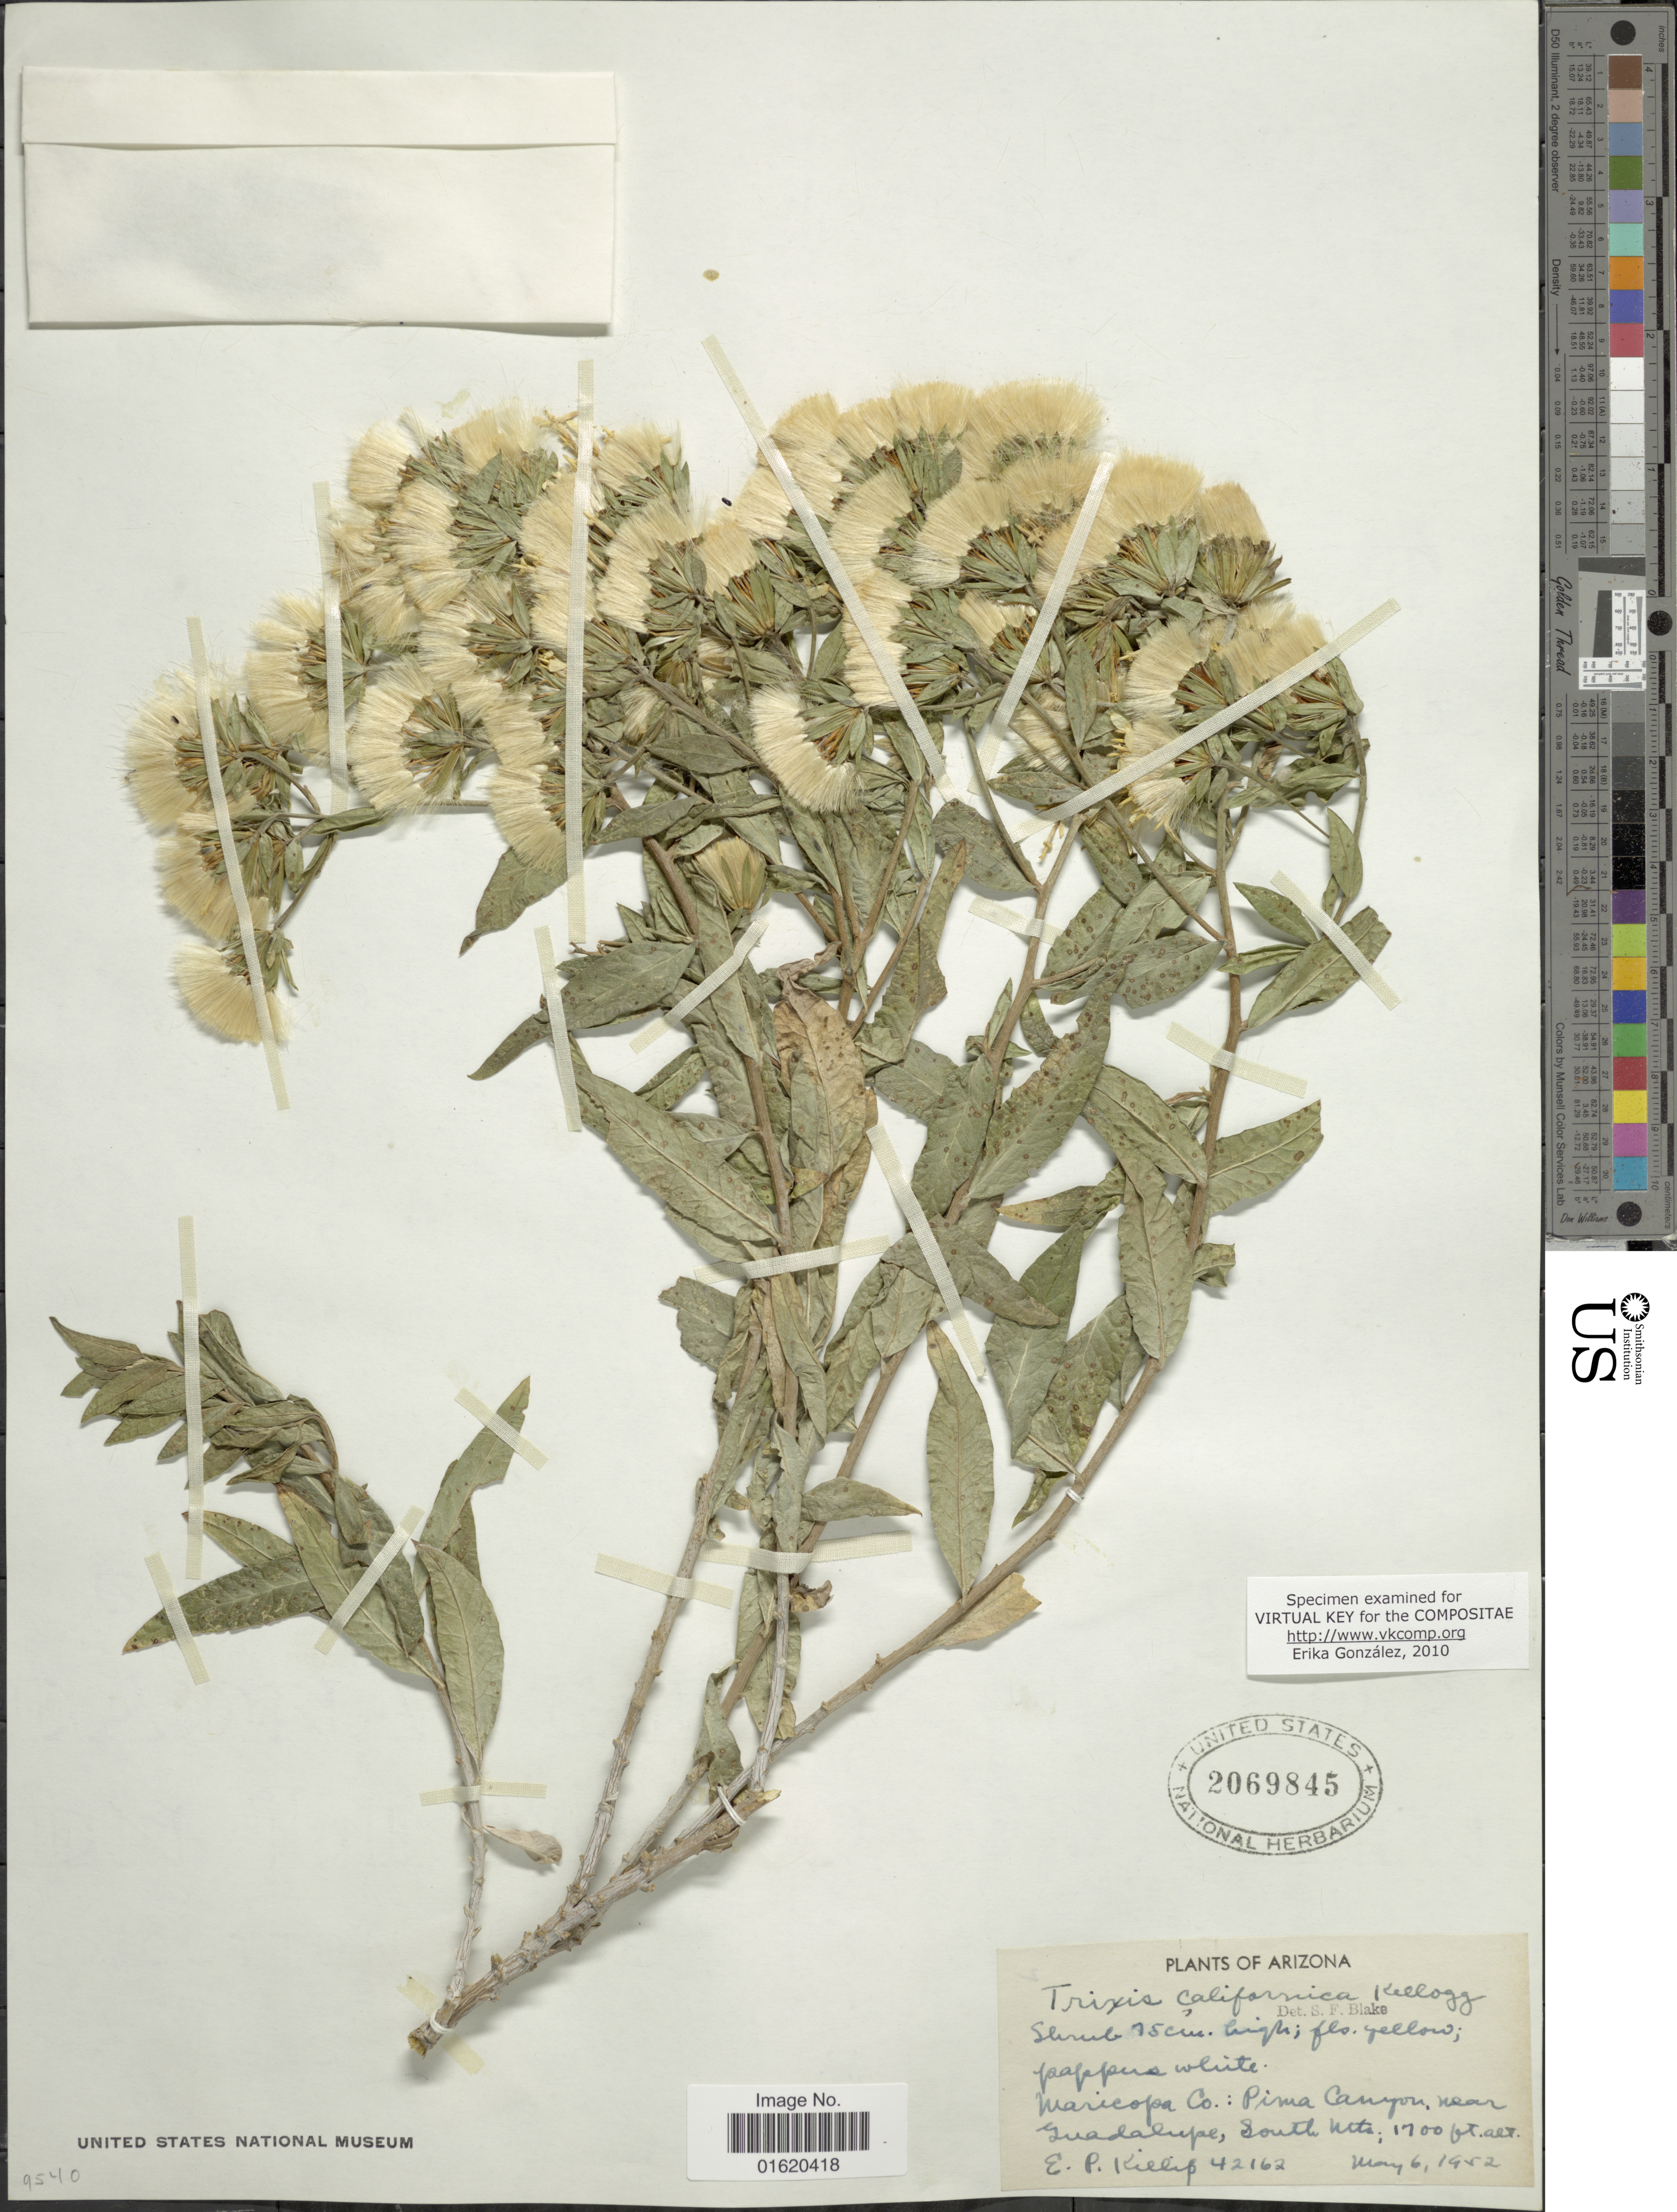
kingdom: Plantae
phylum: Tracheophyta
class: Magnoliopsida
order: Asterales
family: Asteraceae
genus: Trixis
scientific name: Trixis californica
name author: Kellogg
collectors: E. P. Killip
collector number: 42162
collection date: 1952-05-06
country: United States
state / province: Arizona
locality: Maricop Co.: Pima Canyon, near Guadalupe, South Mts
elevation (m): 518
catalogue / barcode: US 2069845